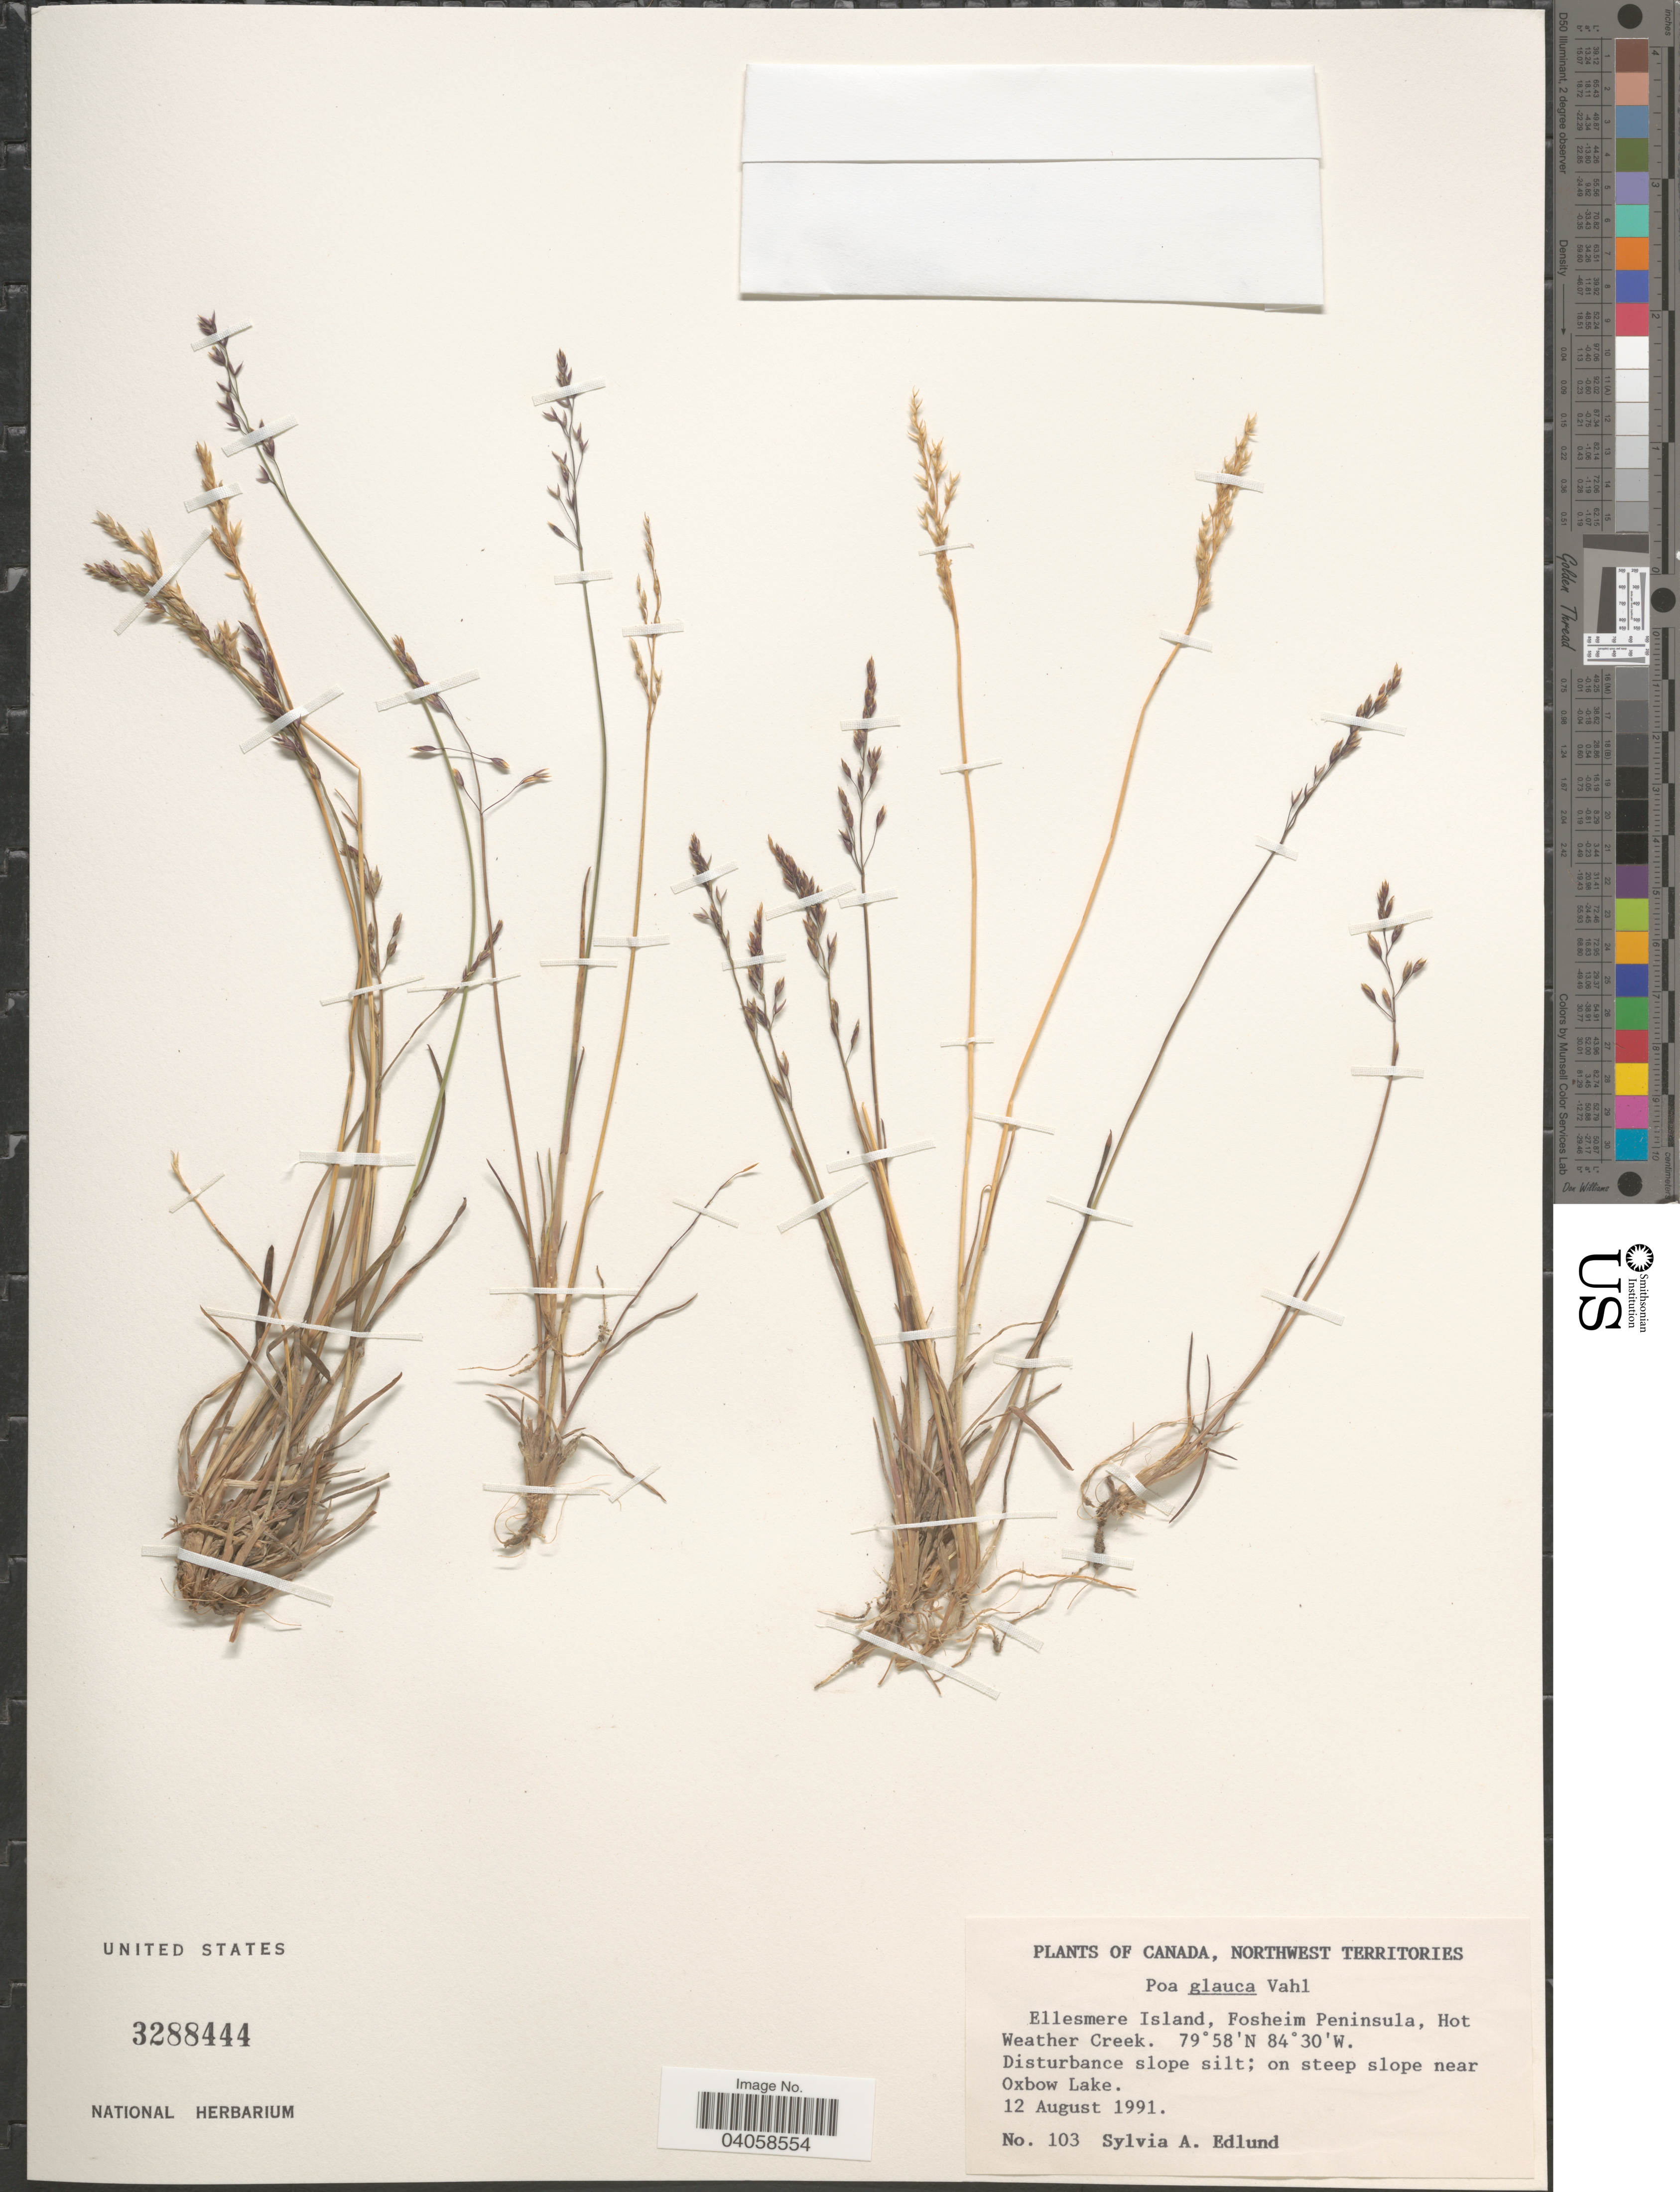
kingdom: Plantae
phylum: Tracheophyta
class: Liliopsida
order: Poales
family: Poaceae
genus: Poa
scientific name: Poa glauca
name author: Vahl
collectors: S. Edlund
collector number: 103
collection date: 1991-08-12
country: Canada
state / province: Northwest Territories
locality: Ellesmere Island, Fosheim Peninsula, Hot Weather Creek. Disturbance slope silt; on steep slope near Oxbow Lake.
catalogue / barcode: US 3288444